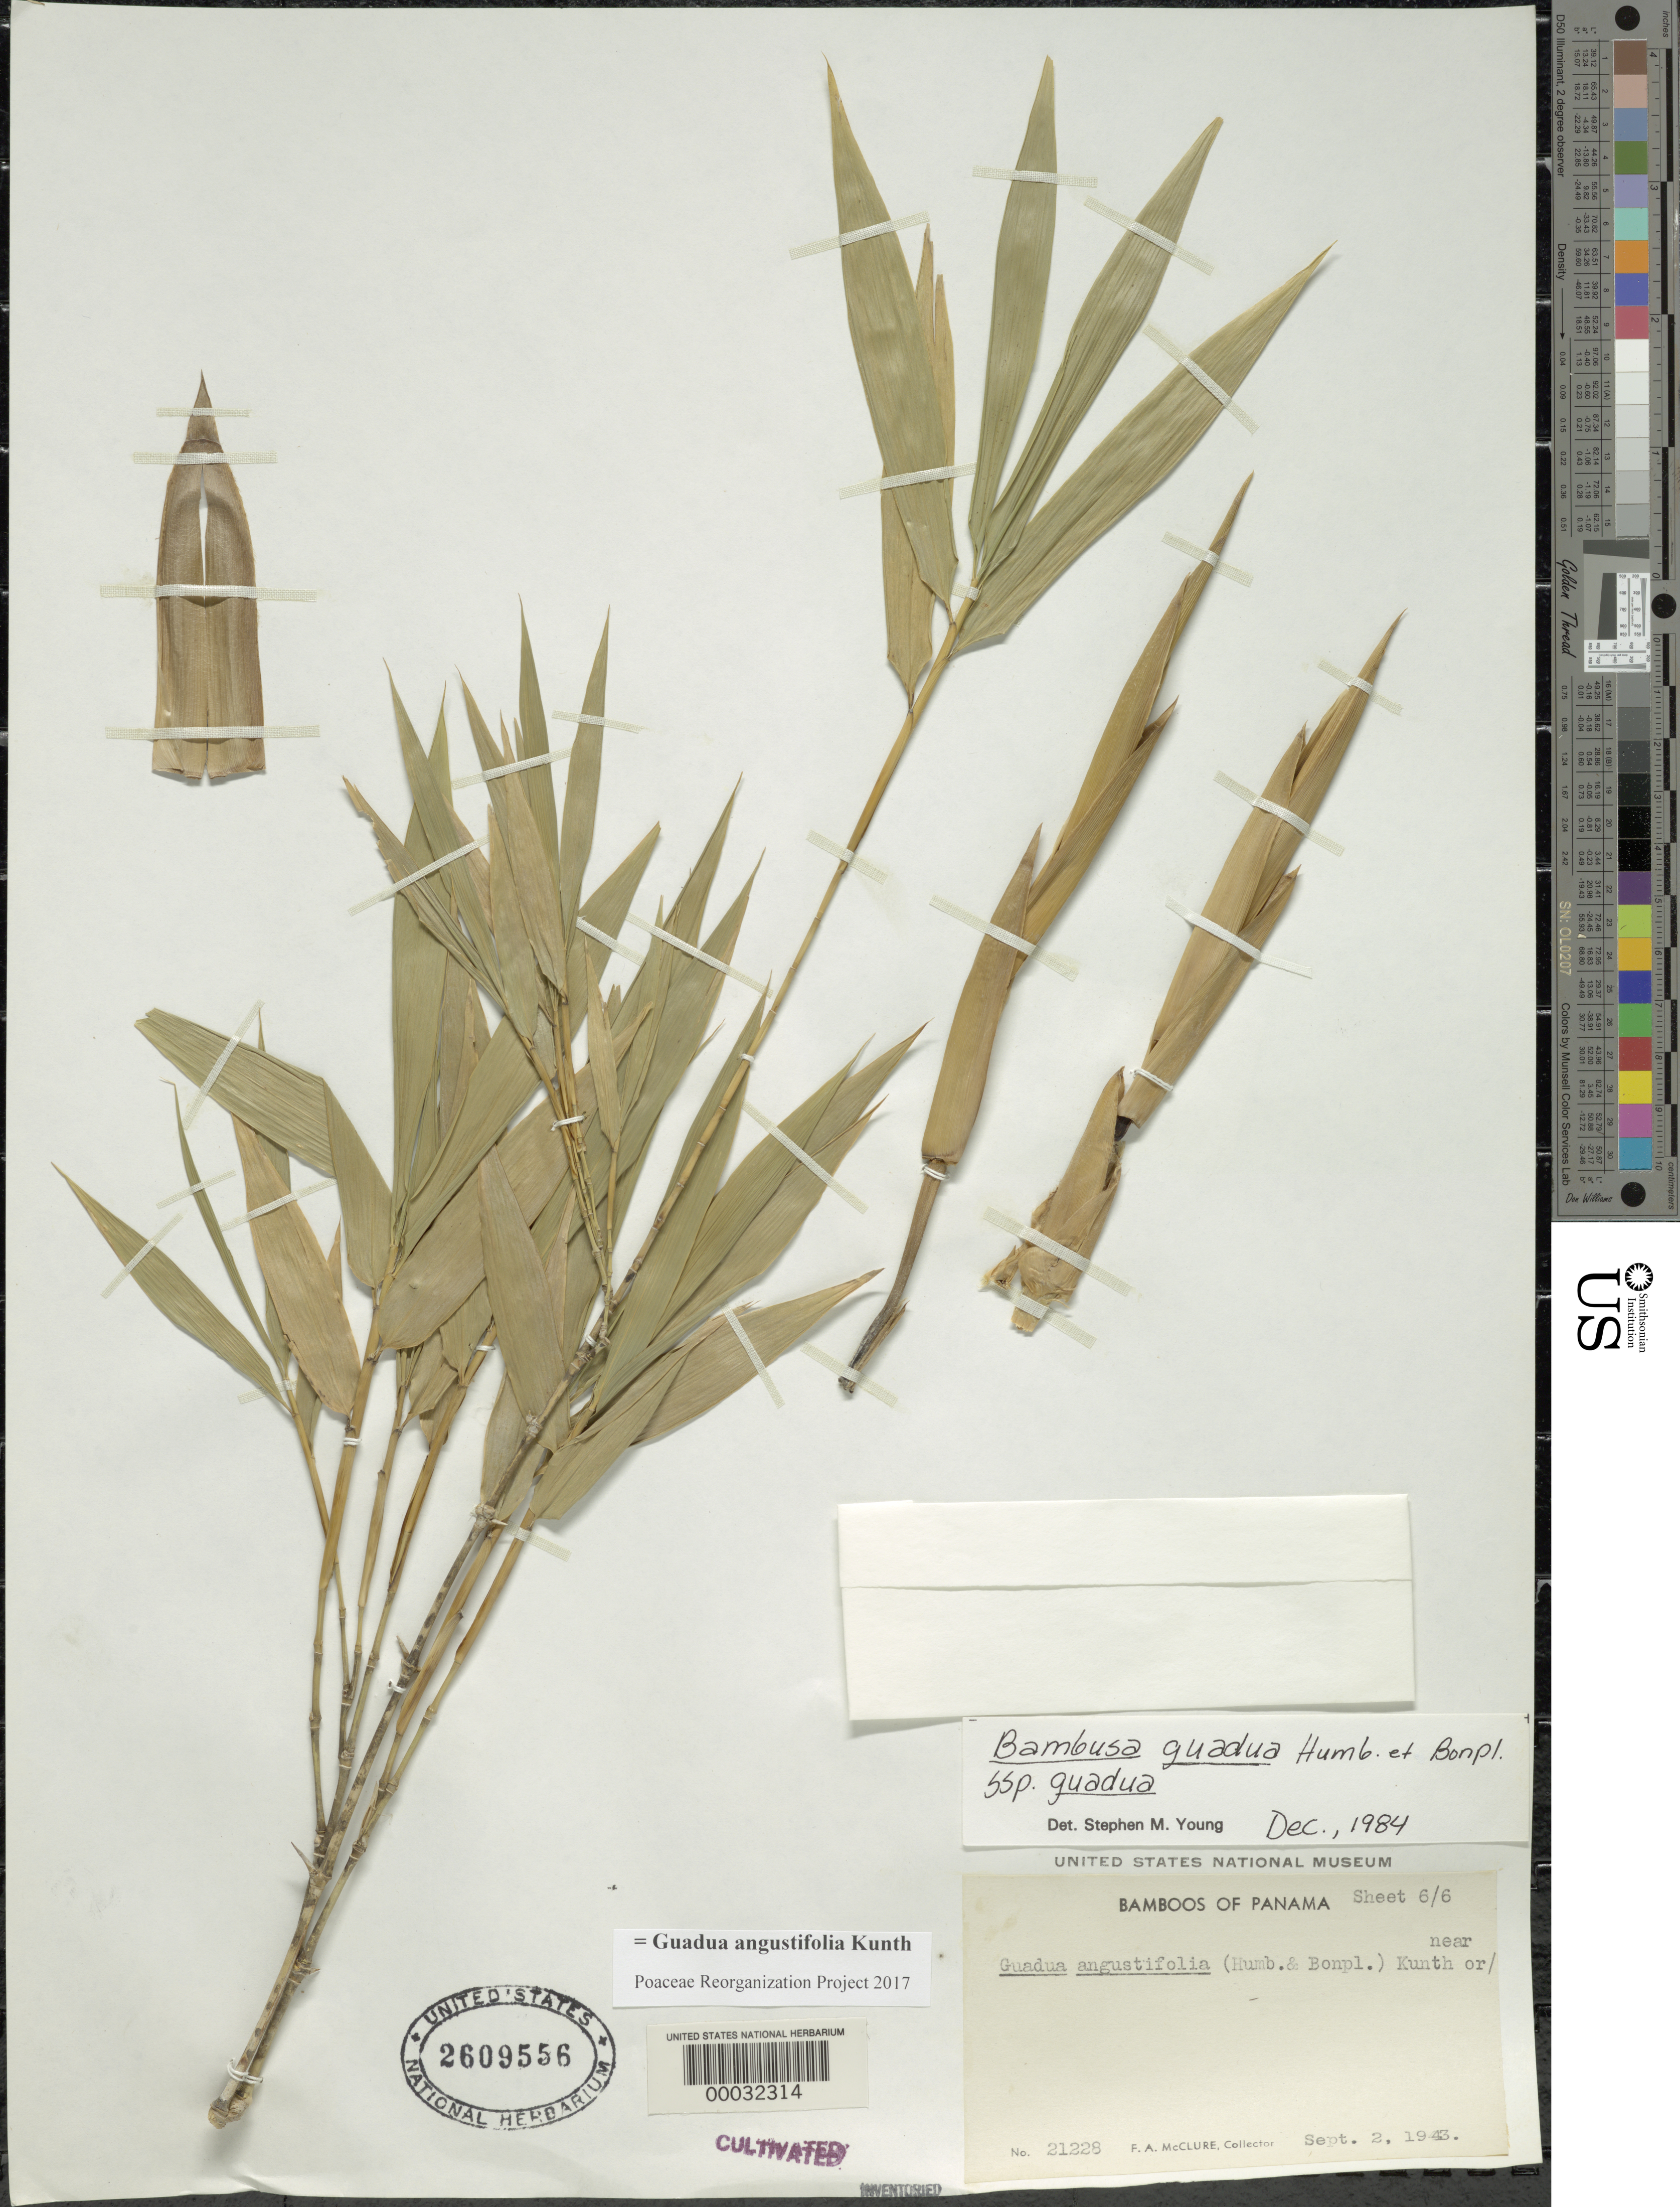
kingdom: Plantae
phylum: Tracheophyta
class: Liliopsida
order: Poales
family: Poaceae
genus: Guadua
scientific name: Guadua angustifolia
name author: Kunth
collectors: F. A. McClure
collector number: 21228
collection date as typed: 02 Sep 1943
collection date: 1943-09-02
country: Panama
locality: U.S. Army Air Base, David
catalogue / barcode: US 2609556